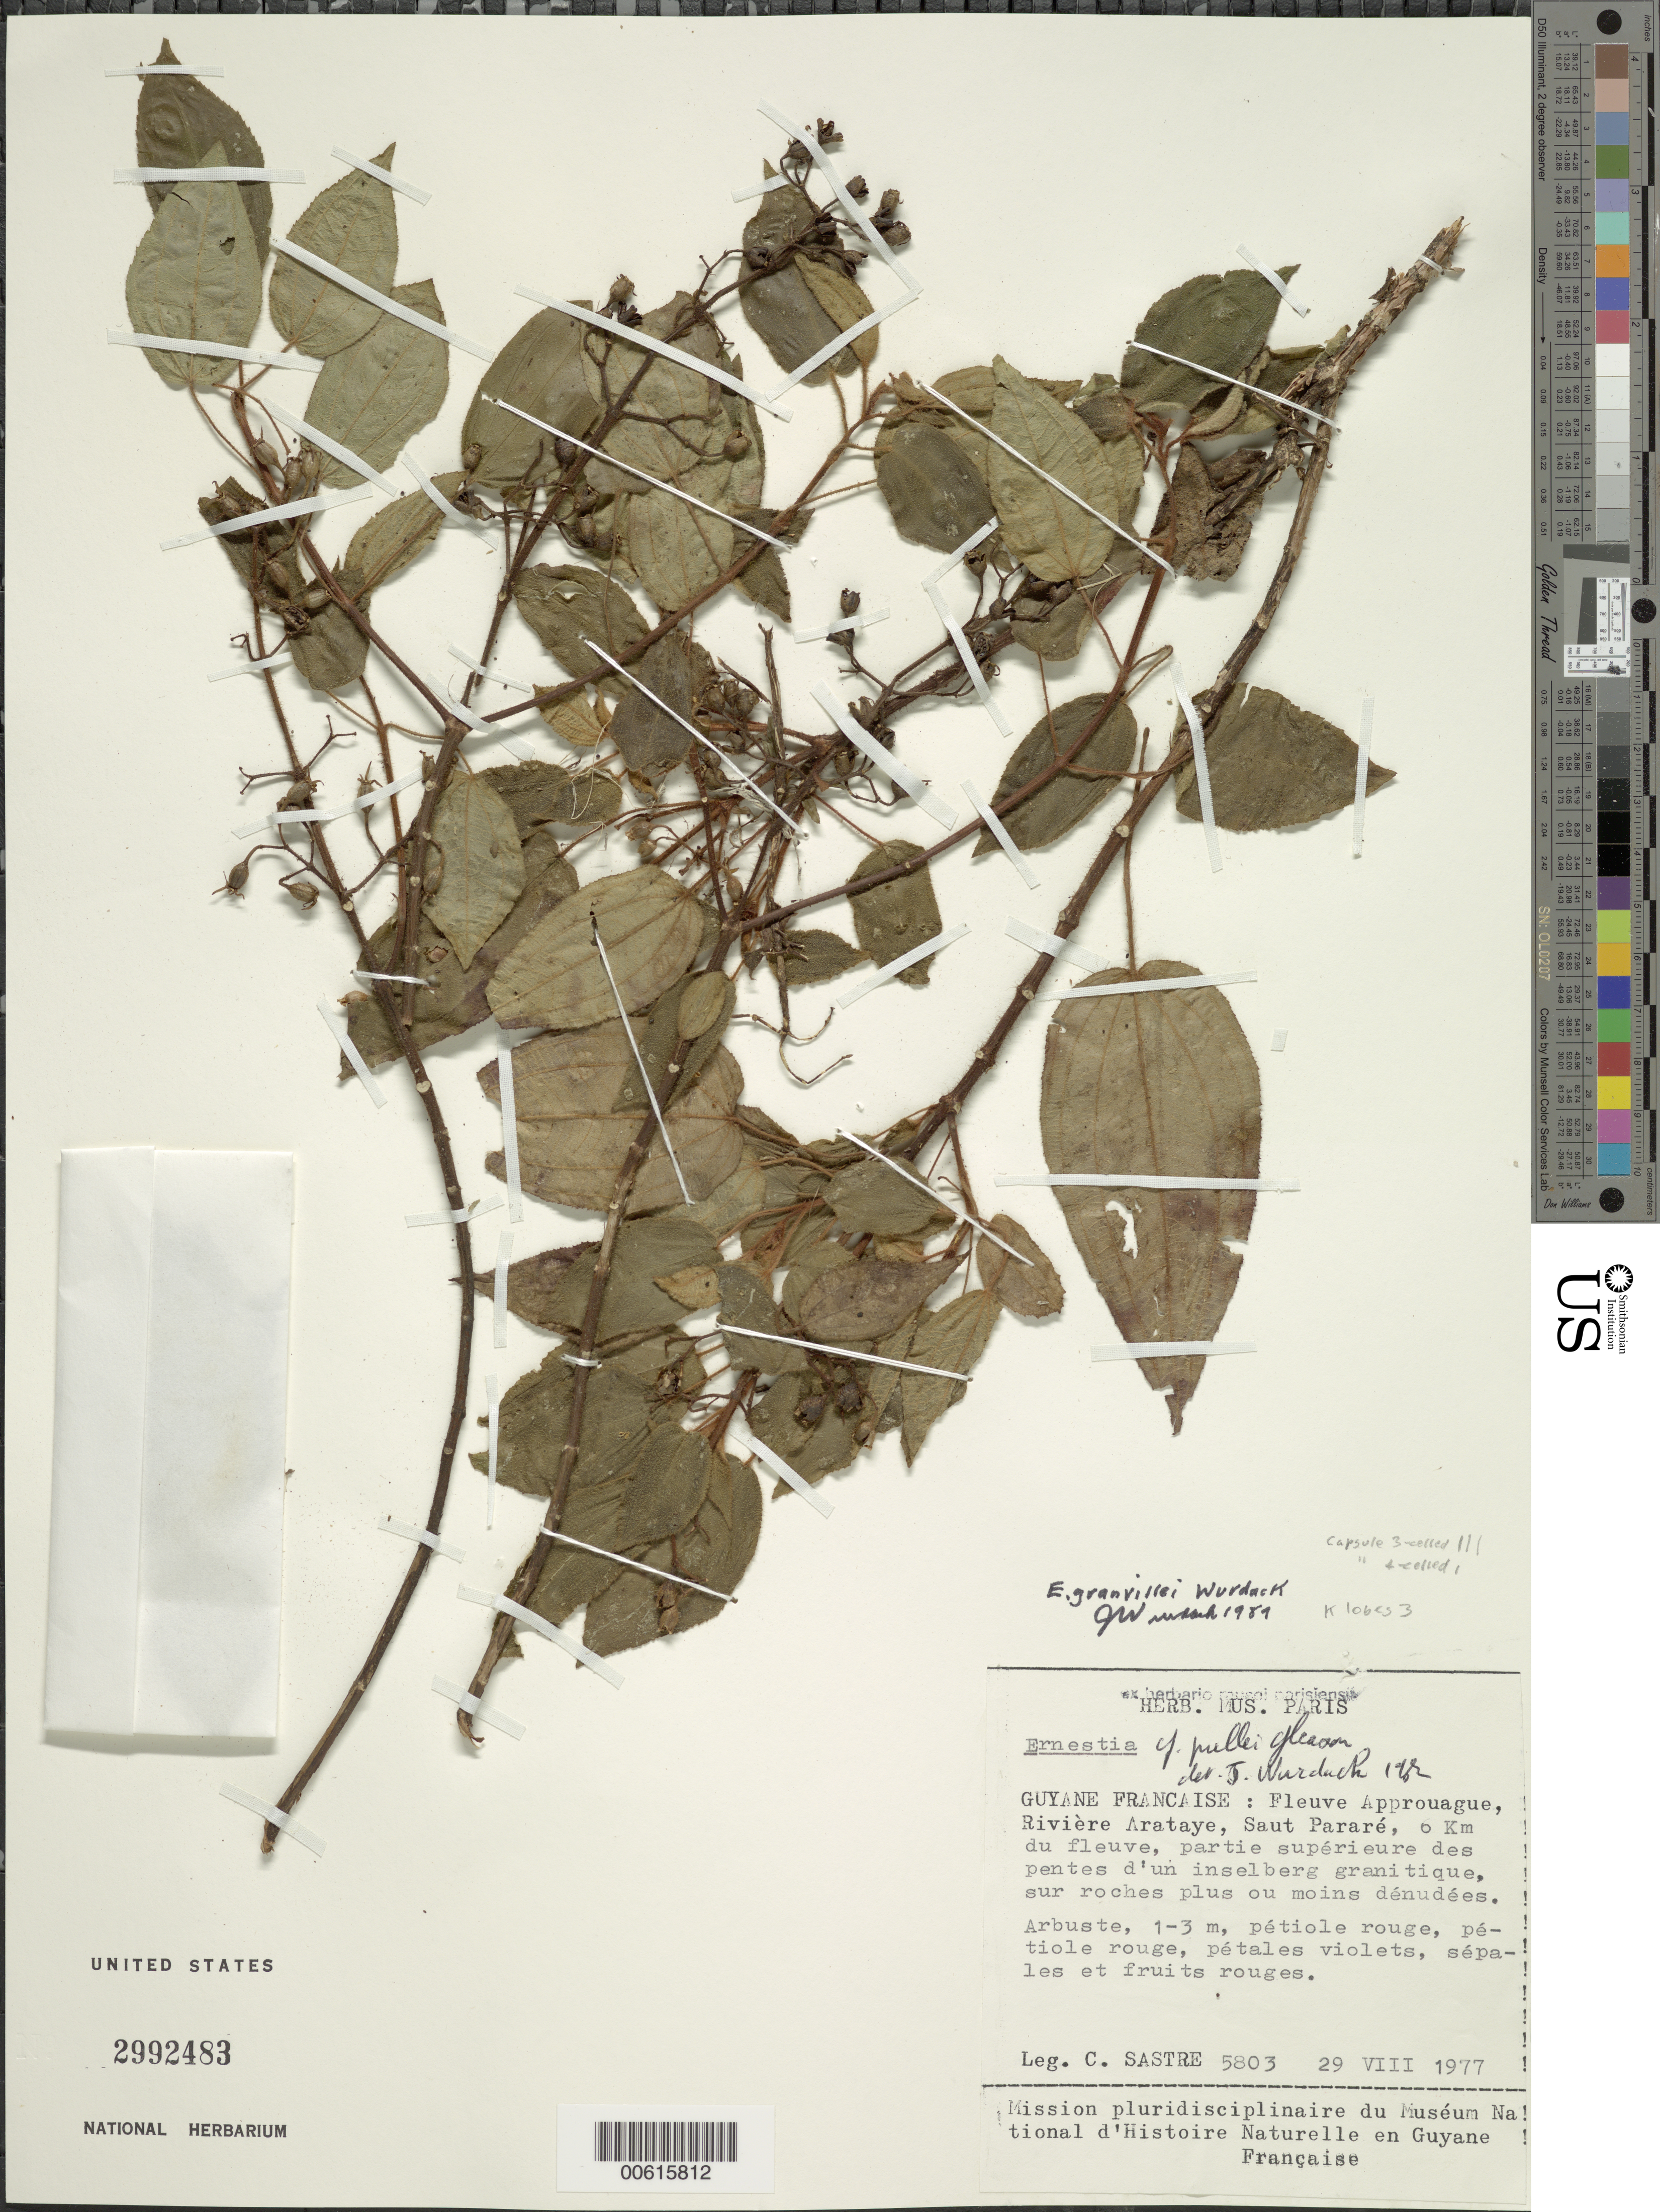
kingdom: Plantae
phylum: Tracheophyta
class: Magnoliopsida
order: Myrtales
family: Melastomataceae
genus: Ernestia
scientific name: Ernestia granvillei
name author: Wurdack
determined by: Wurdack, John J., (US), US (UNITED STATES)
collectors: C. H. L. Sastre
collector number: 5803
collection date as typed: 29-Aug-77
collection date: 1977-08-29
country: French Guiana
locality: Saut Pararé, Rivière Arataye, Fleuve Approuague, 6km du fleuve, partie superiere des pentes d'un inselberg granitique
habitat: Sur roches plus ou moins denudees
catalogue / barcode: US 2992483